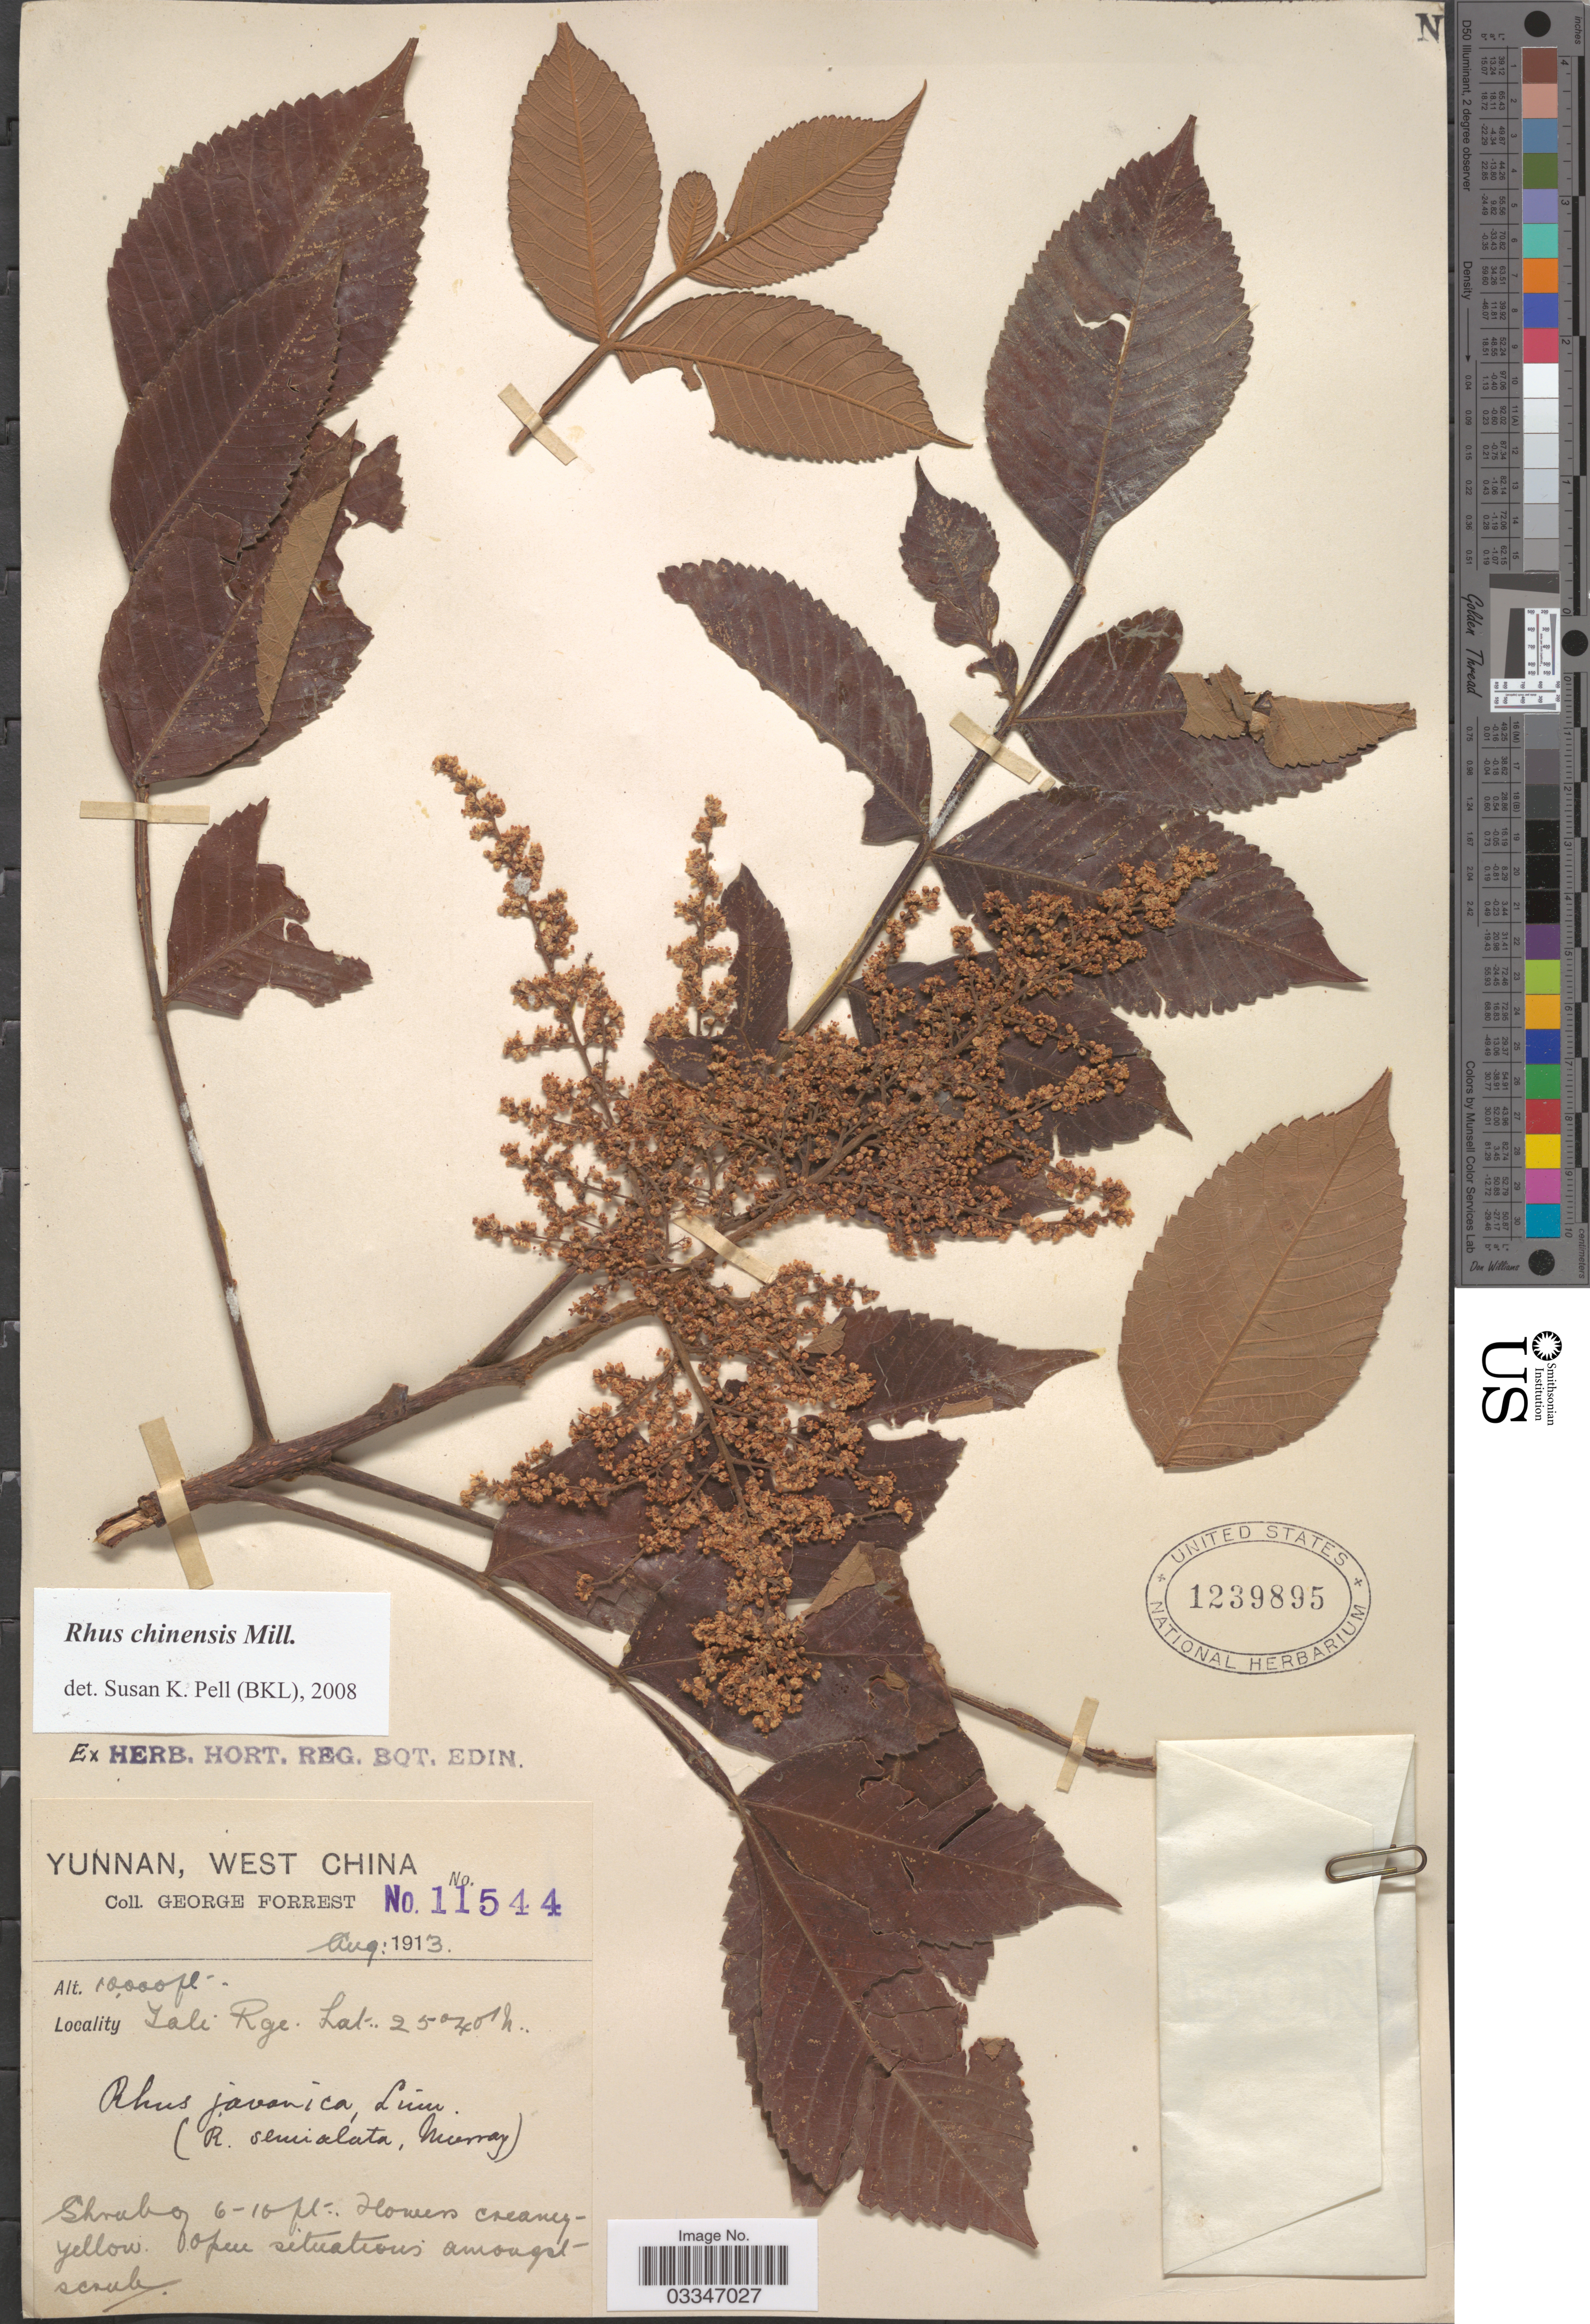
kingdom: Plantae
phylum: Tracheophyta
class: Magnoliopsida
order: Sapindales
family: Anacardiaceae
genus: Rhus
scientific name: Rhus chinensis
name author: Mill.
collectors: G. Forrest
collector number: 11544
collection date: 1913-08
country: China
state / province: Yunnan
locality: West China. Tali Rge.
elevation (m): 3048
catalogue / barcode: US 1239895